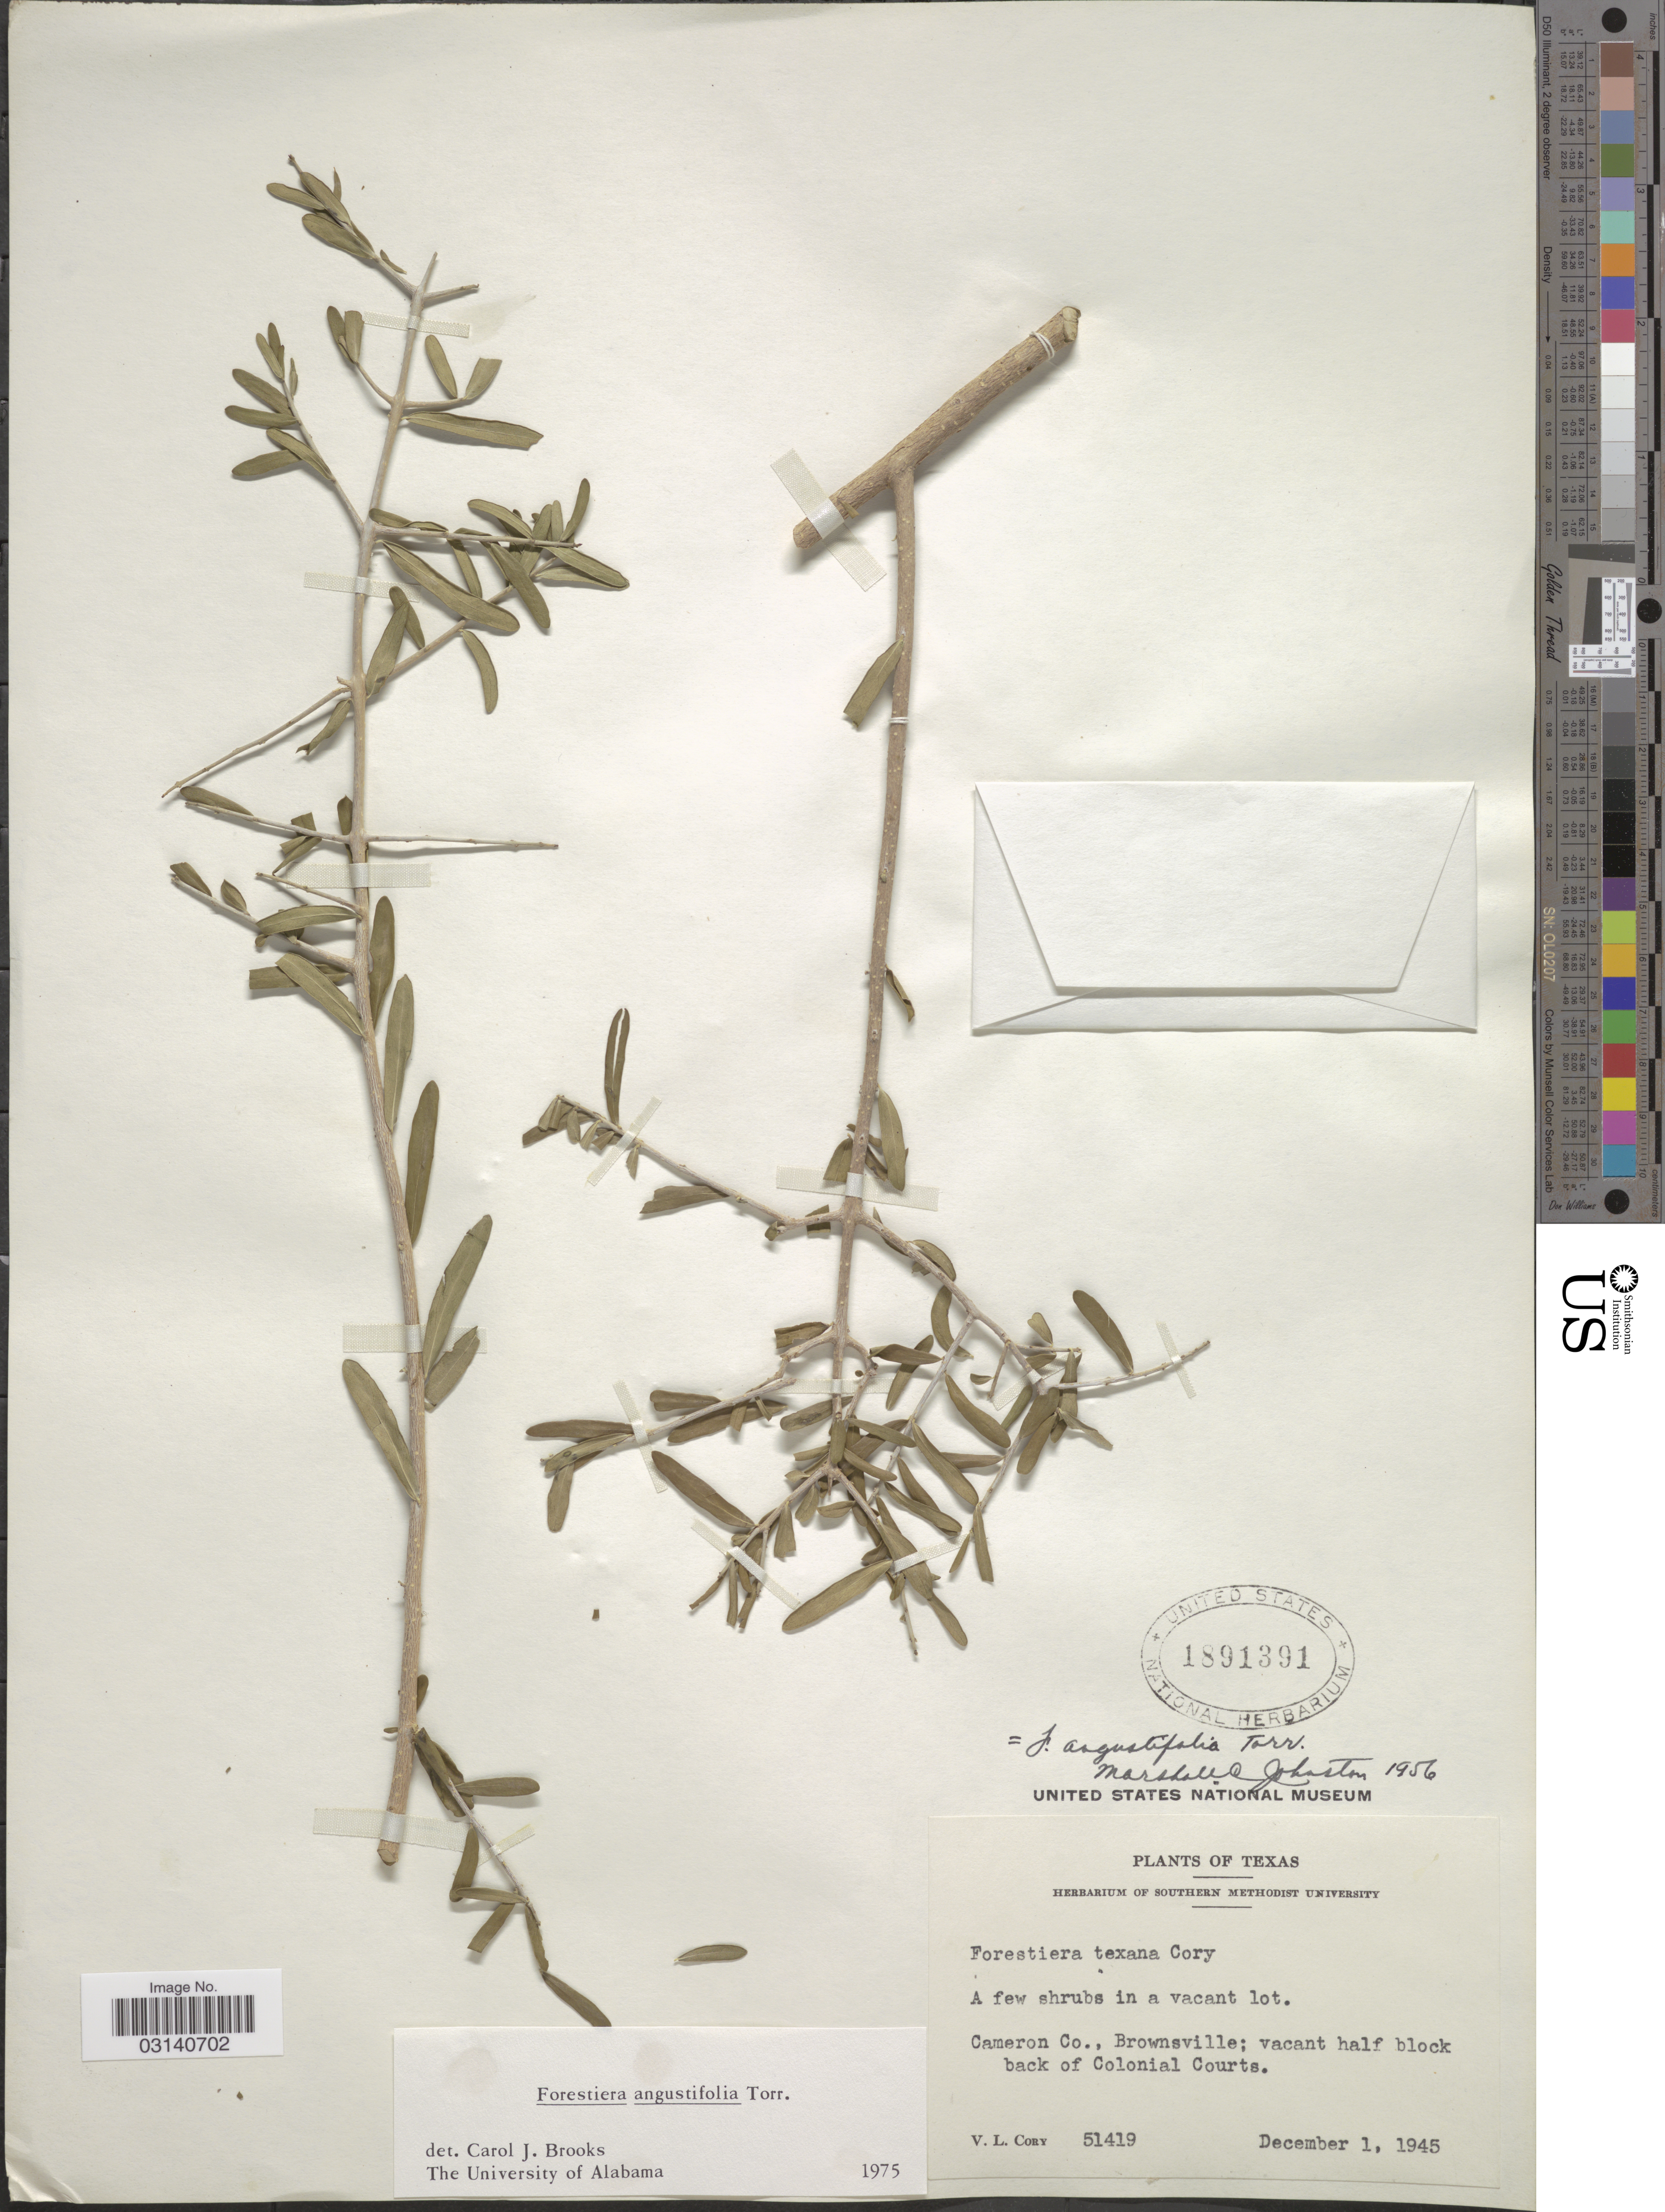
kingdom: Plantae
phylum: Tracheophyta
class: Magnoliopsida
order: Lamiales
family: Oleaceae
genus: Forestiera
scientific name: Forestiera angustifolia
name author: Torr.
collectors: V. Cory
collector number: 51419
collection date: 1945-12-01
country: United States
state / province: Texas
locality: Cameron Co., Brownsville; vacant half block back of Colonial Courts.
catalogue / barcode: US 1891391